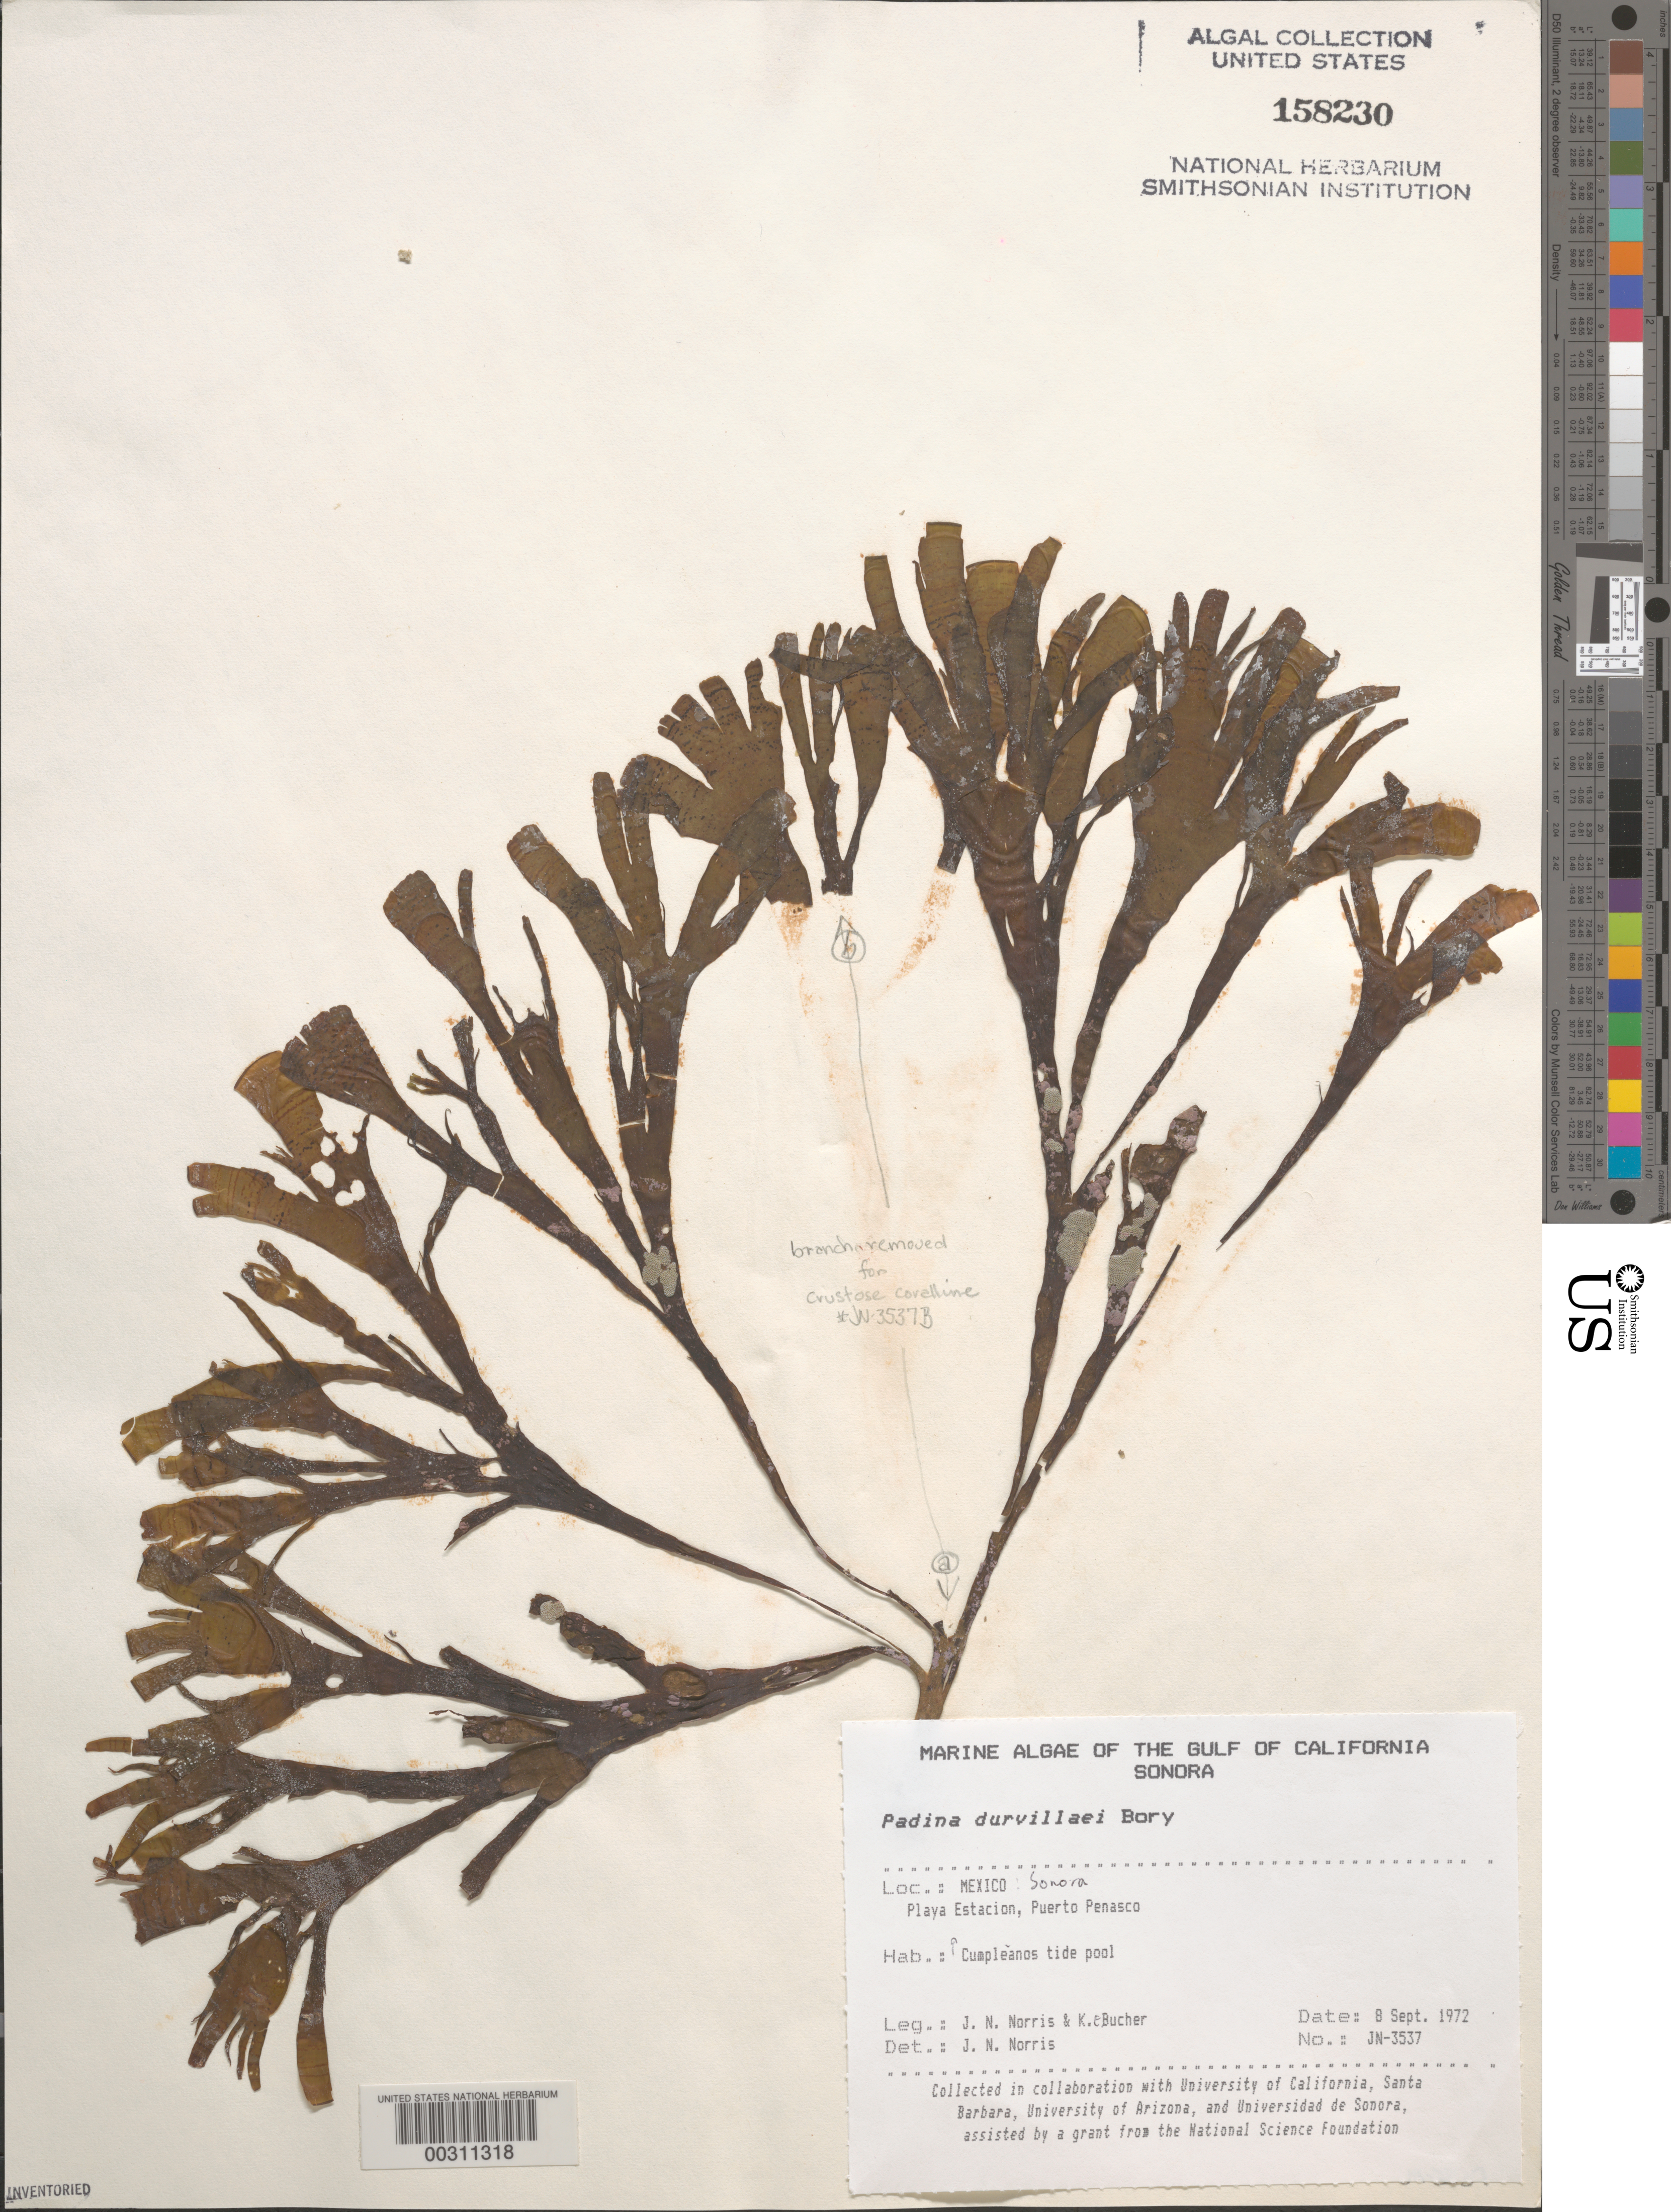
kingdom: Chromista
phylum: Ochrophyta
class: Phaeophyceae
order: Dictyotales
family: Dictyotaceae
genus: Padina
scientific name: Padina durvillaei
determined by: Norris, James N.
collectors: J. N. Norris & K. E. Bucher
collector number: JN-3537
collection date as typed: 08 Sep 1972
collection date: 1972-09-08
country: Mexico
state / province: Sonora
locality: Playa Estacion, Puerto Penasco, Cumpleanos tide pool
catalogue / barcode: US 158230